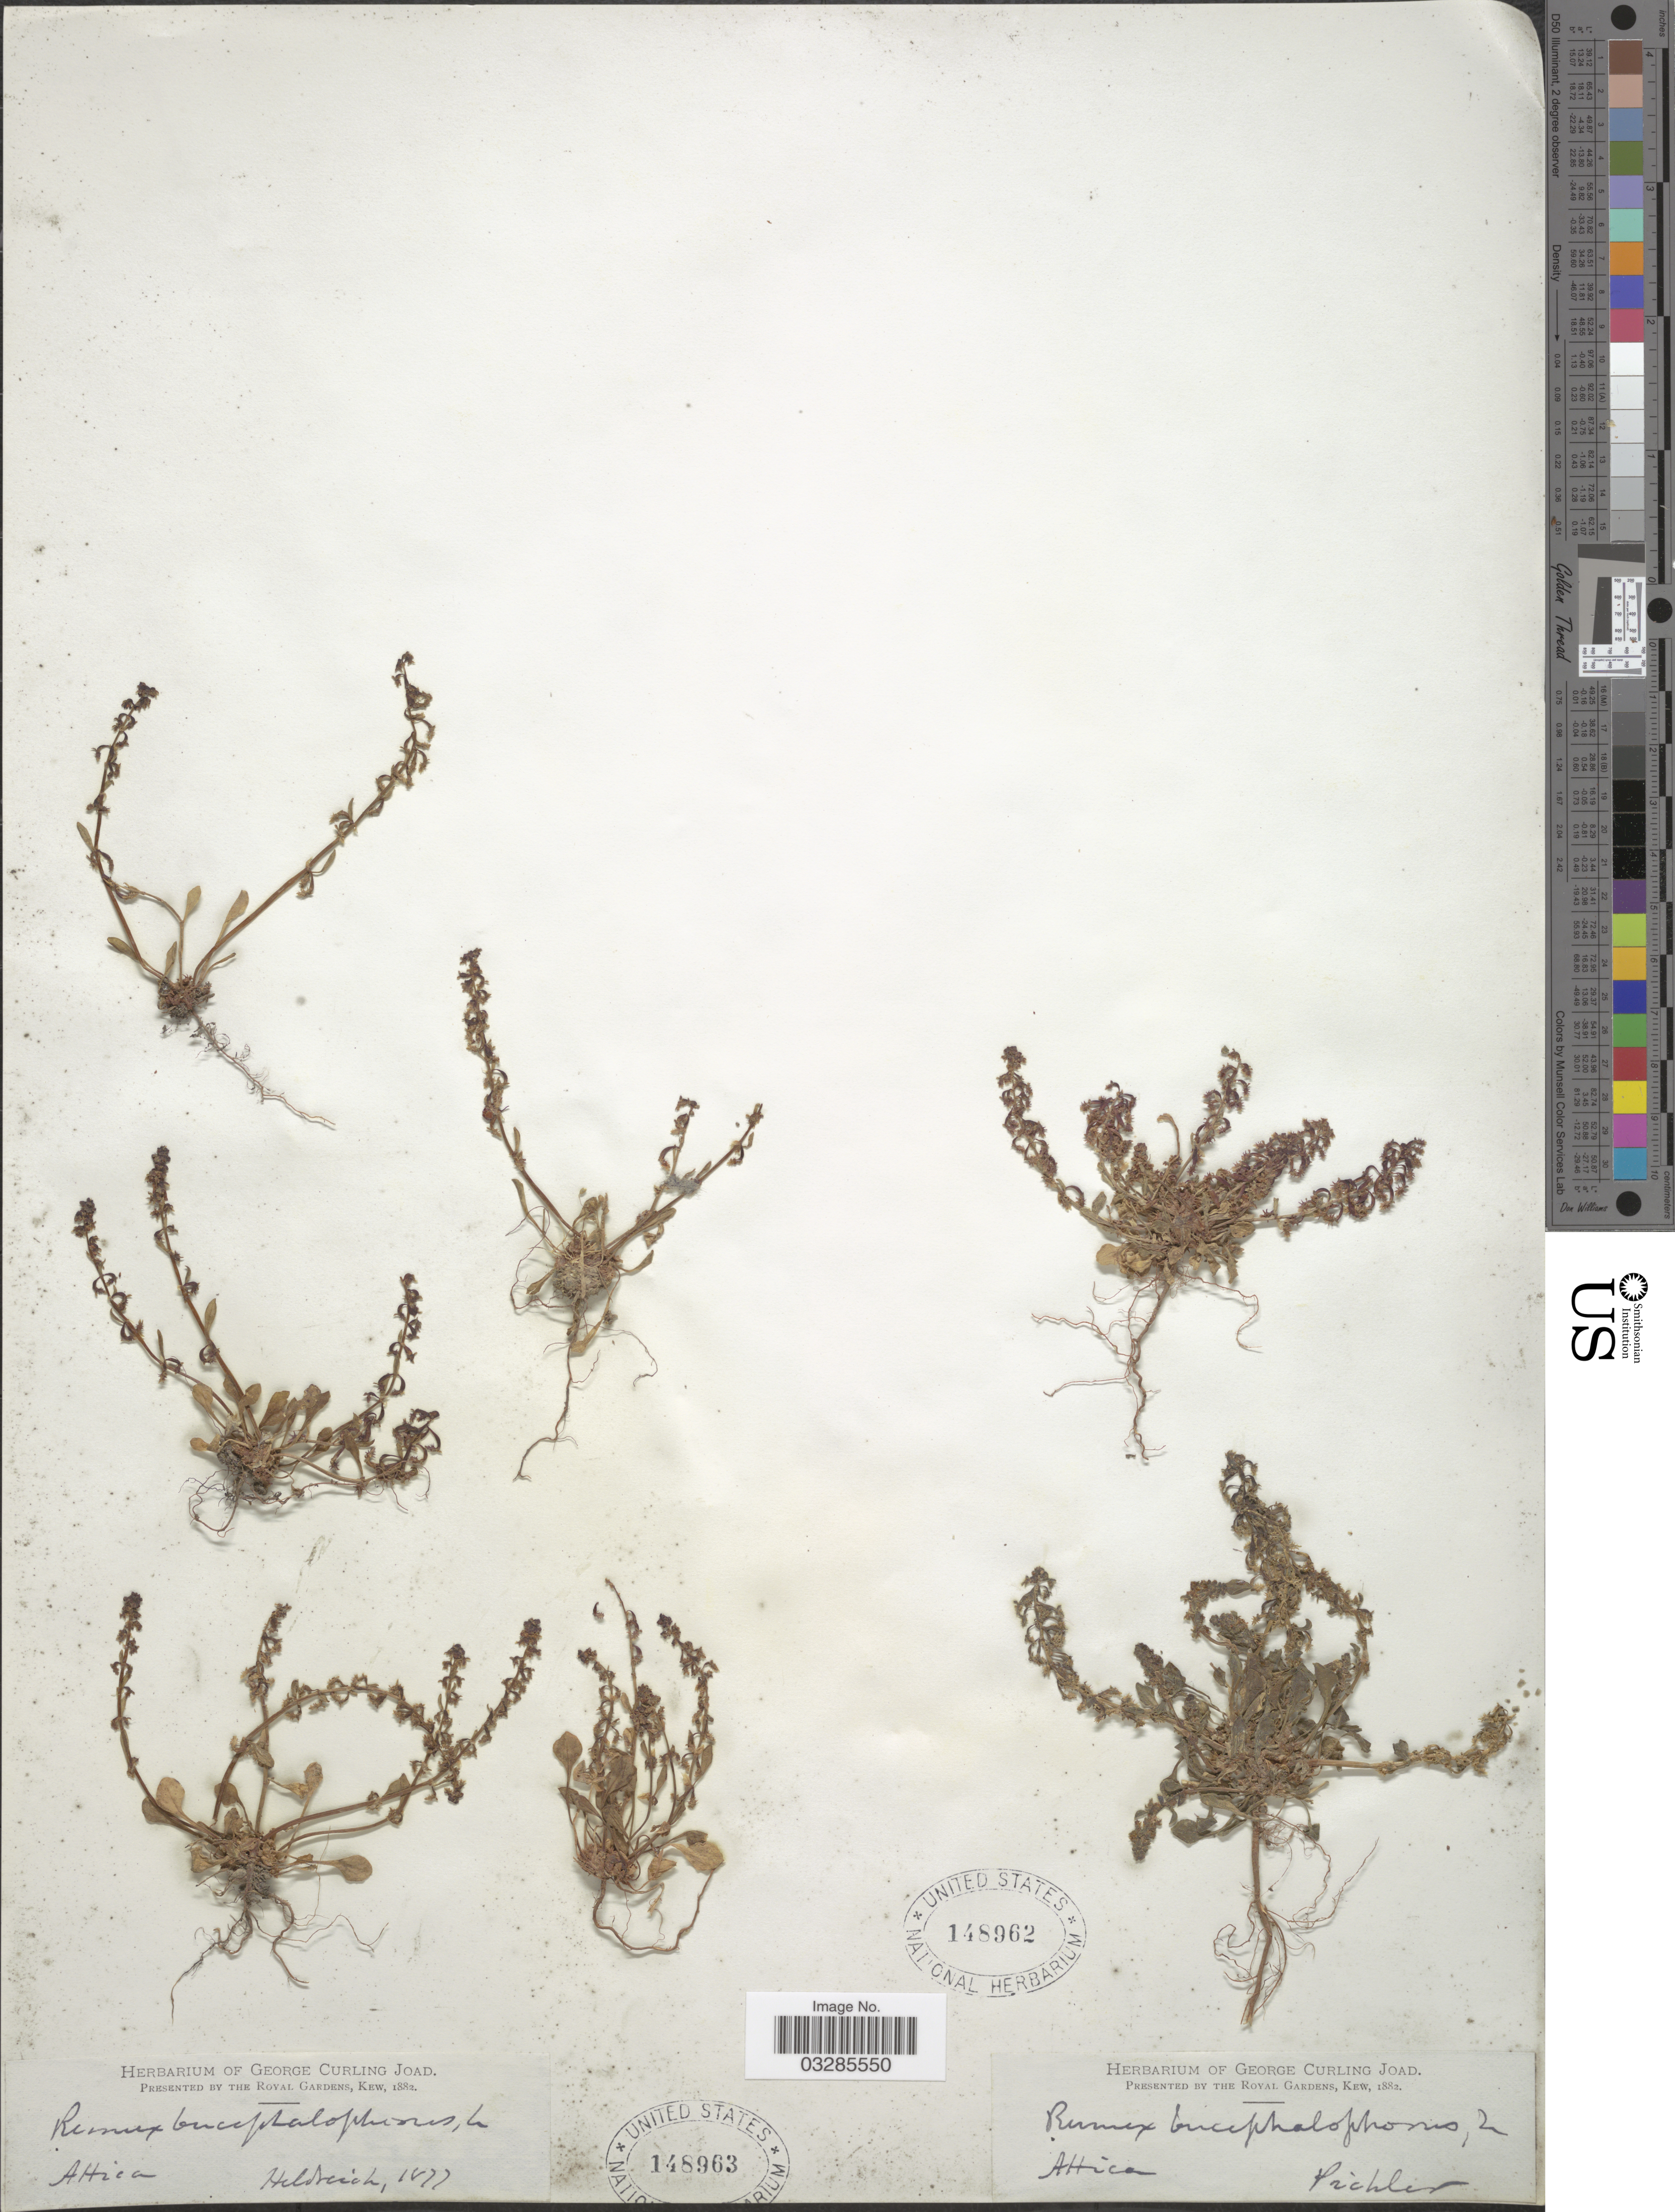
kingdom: Plantae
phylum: Tracheophyta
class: Magnoliopsida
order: Caryophyllales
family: Polygonaceae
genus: Rumex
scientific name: Rumex bucephalophorus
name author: L.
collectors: Heldreich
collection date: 1877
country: Greece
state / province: Attica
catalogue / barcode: US 148963